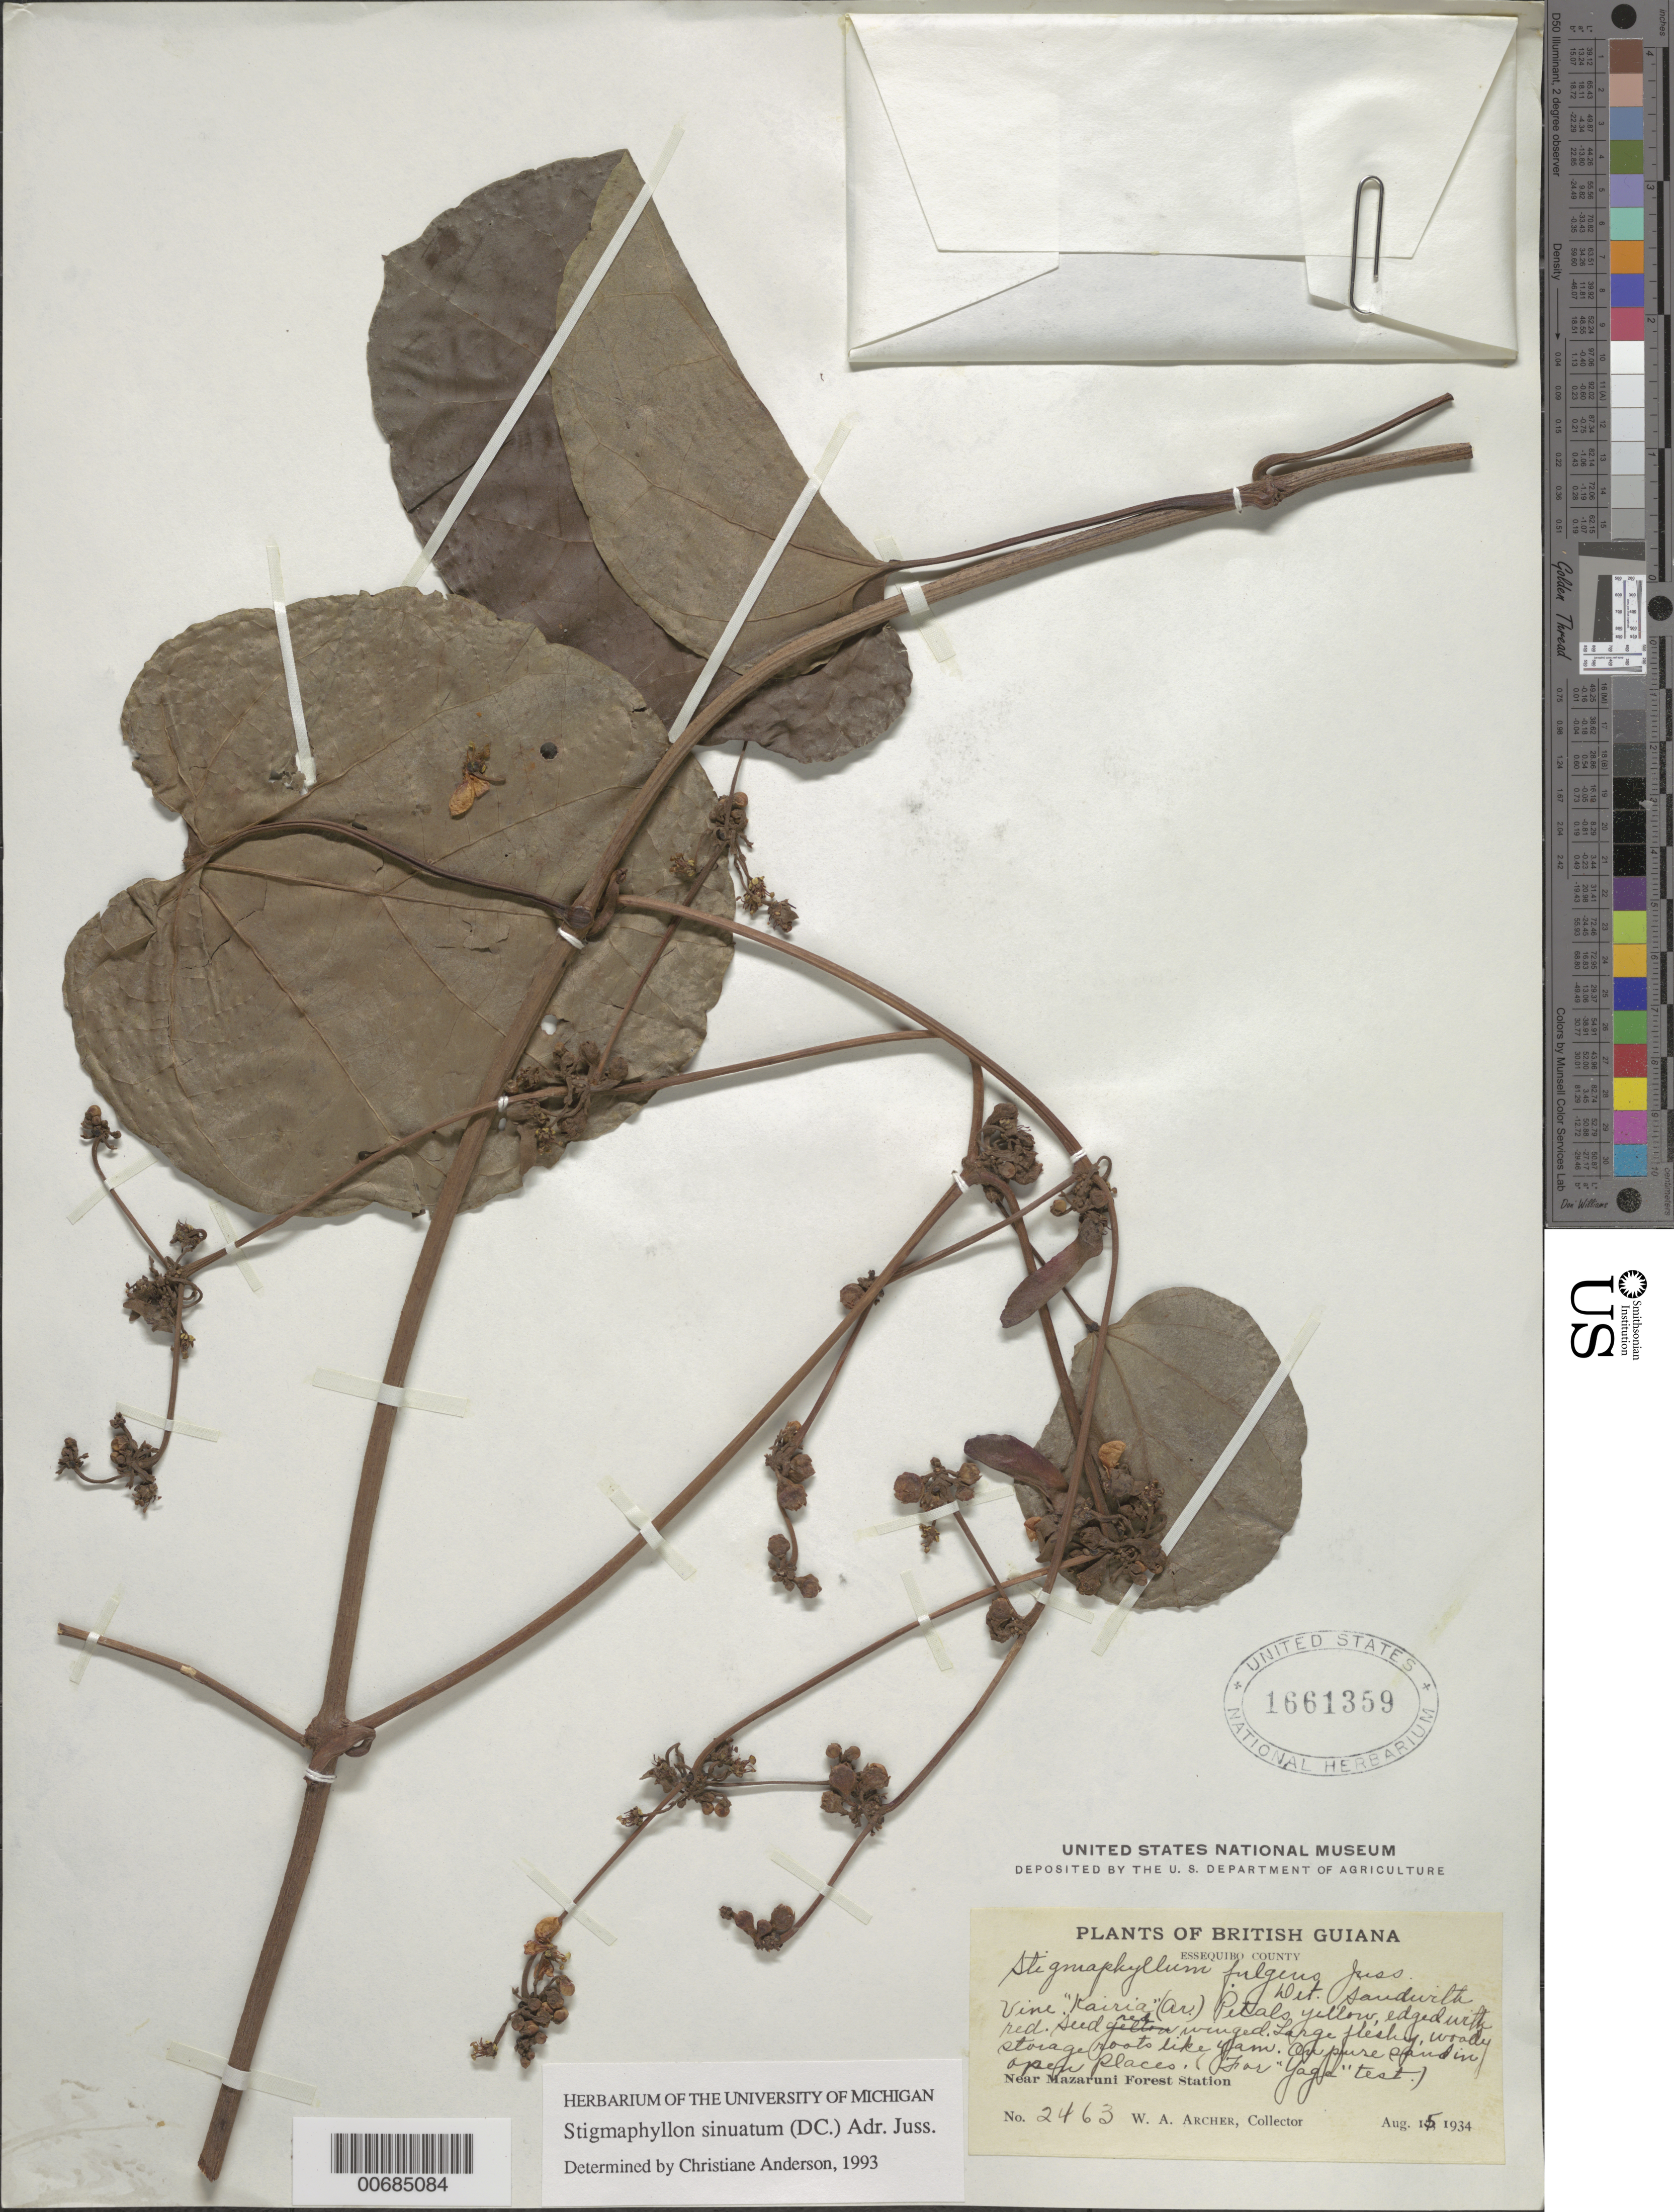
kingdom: Plantae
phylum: Tracheophyta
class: Magnoliopsida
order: Malpighiales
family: Malpighiaceae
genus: Stigmaphyllon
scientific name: Stigmaphyllon sinuatum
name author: (DC.) A. Juss.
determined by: Anderson, C.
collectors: W. A. Archer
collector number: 2463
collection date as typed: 15-Aug-34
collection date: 1934-08-15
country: Guyana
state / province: Cuyuni-Mazaruni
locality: Mazaruni Forest Station, vic.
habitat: Pure sand in open places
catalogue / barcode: US 1661359